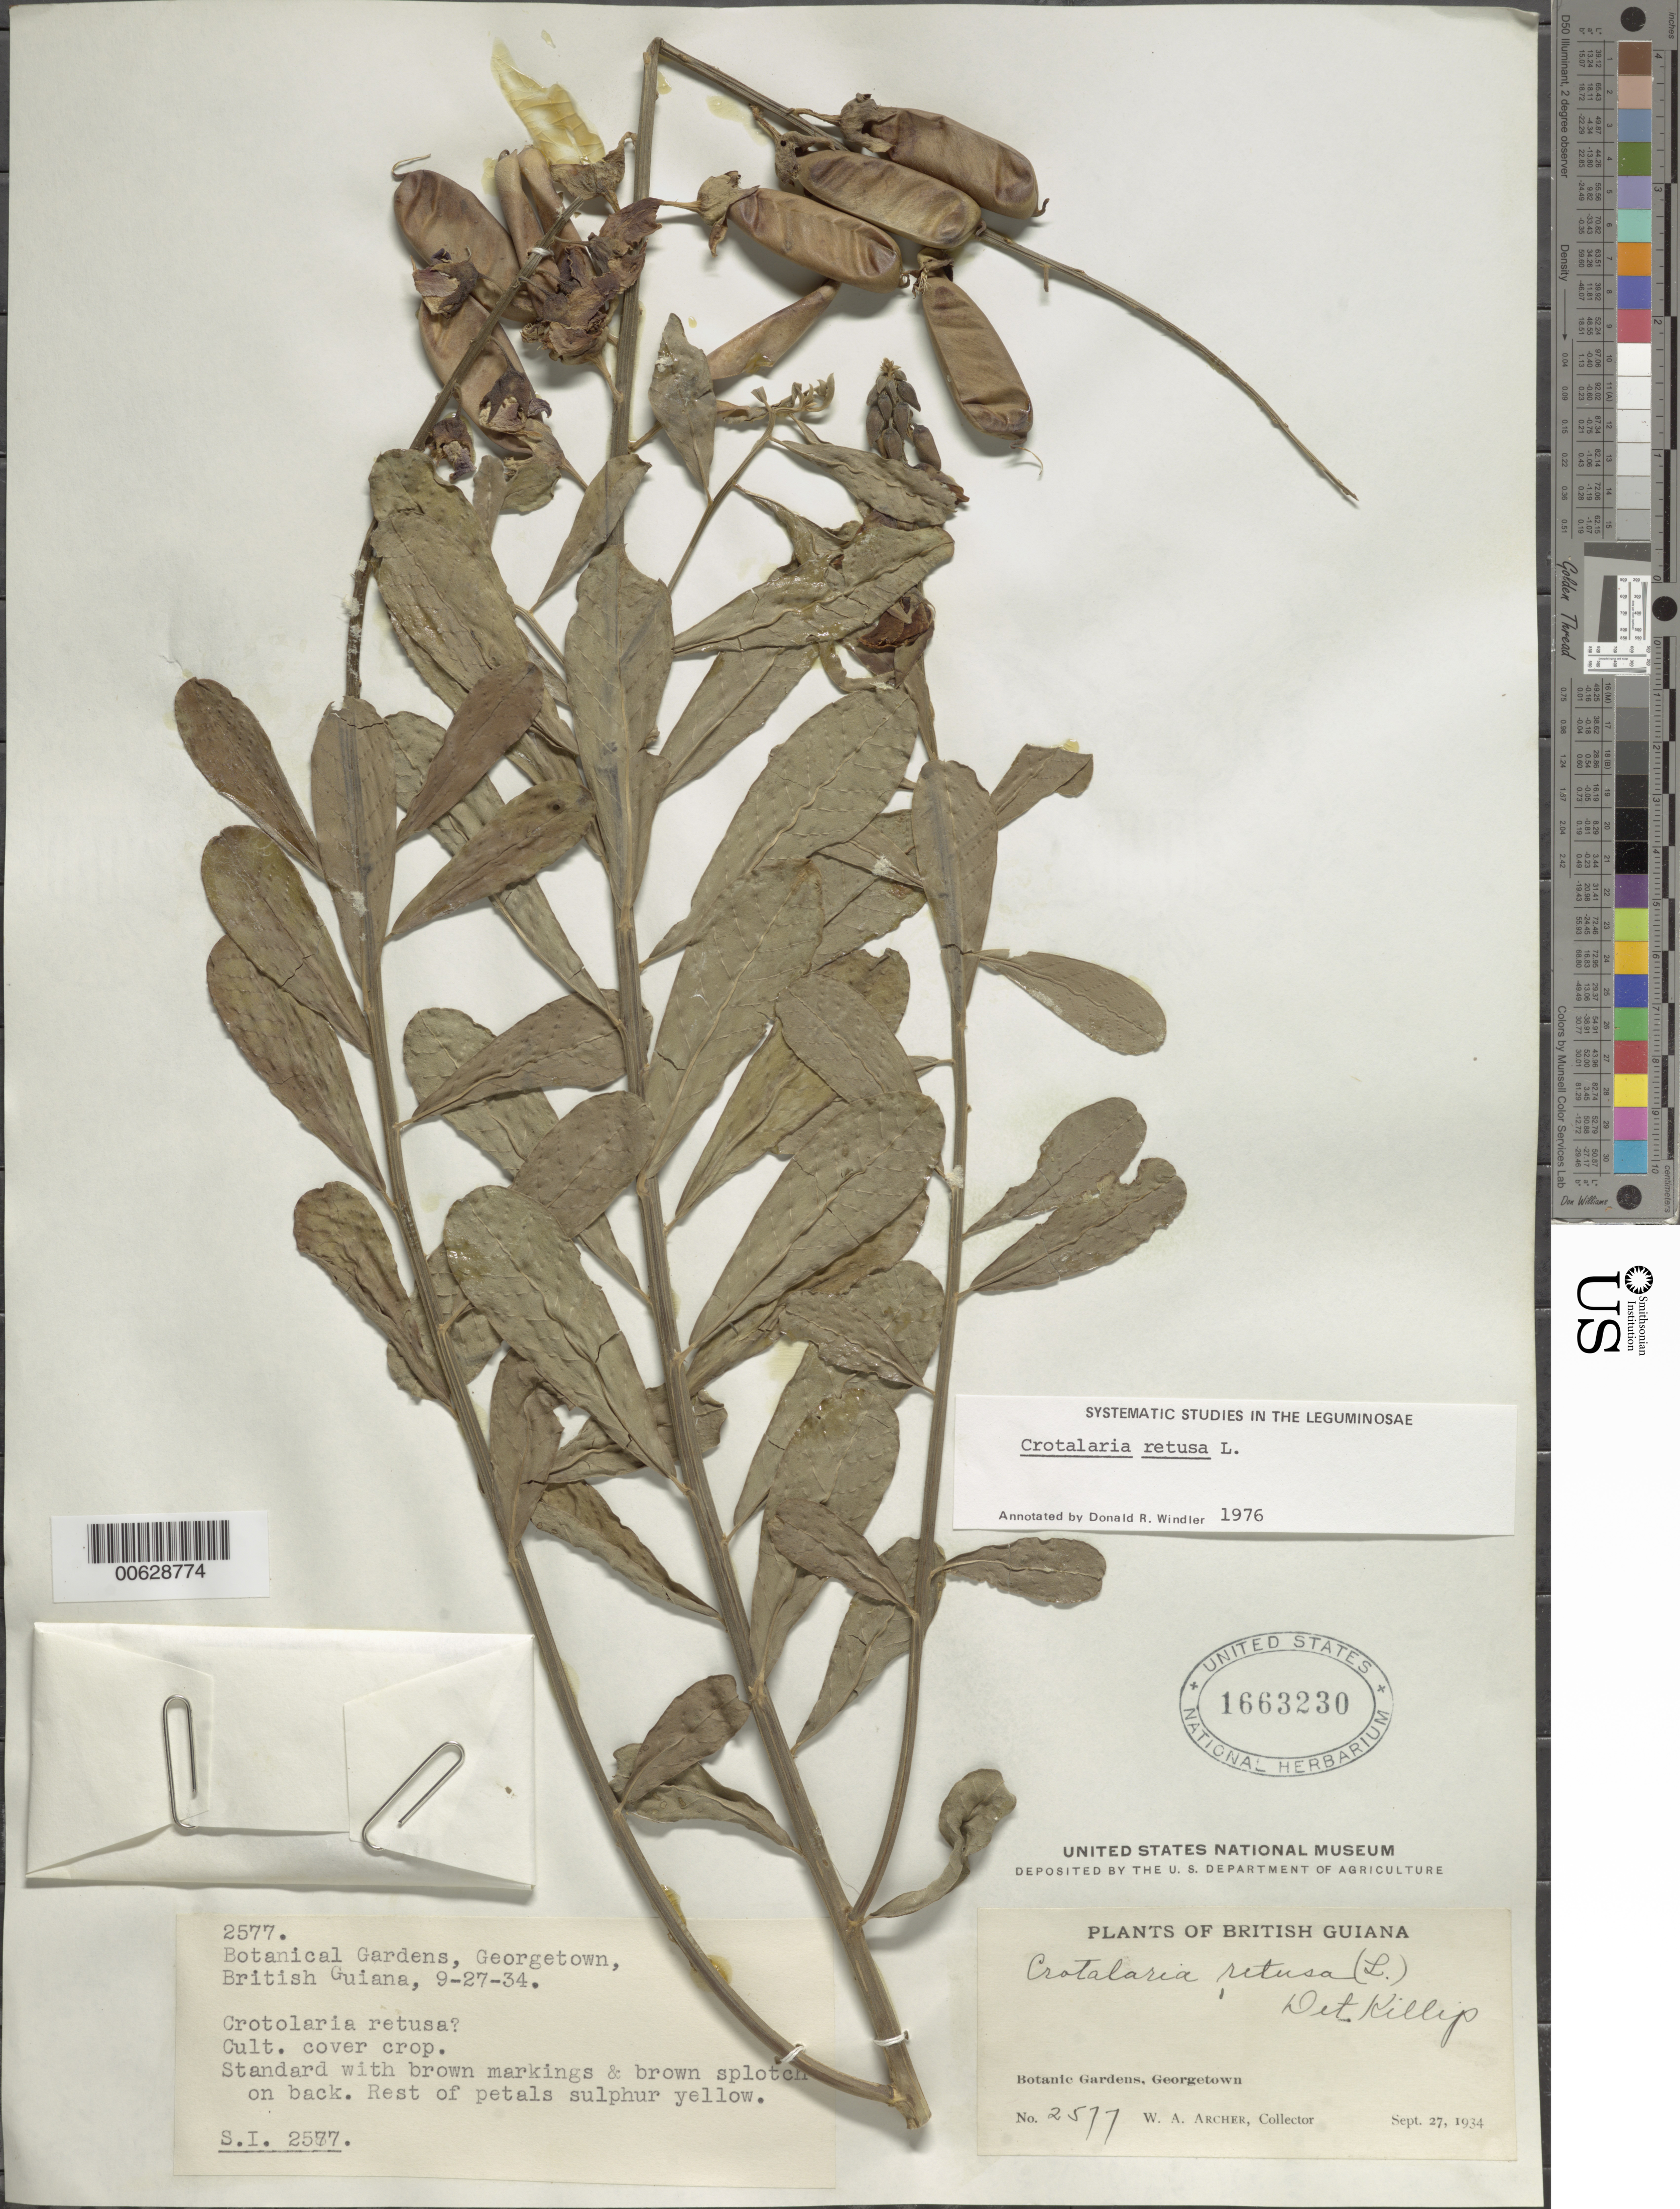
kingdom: Plantae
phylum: Tracheophyta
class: Magnoliopsida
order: Fabales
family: Fabaceae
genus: Crotalaria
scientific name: Crotalaria retusa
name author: L.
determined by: Windler, D. R.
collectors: W. A. Archer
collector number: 2577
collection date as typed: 27-Sep-34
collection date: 1934-09-27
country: Guyana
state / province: Demerara-Mahaica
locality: Georgetown, Botanic Gardens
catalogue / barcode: US 1663230